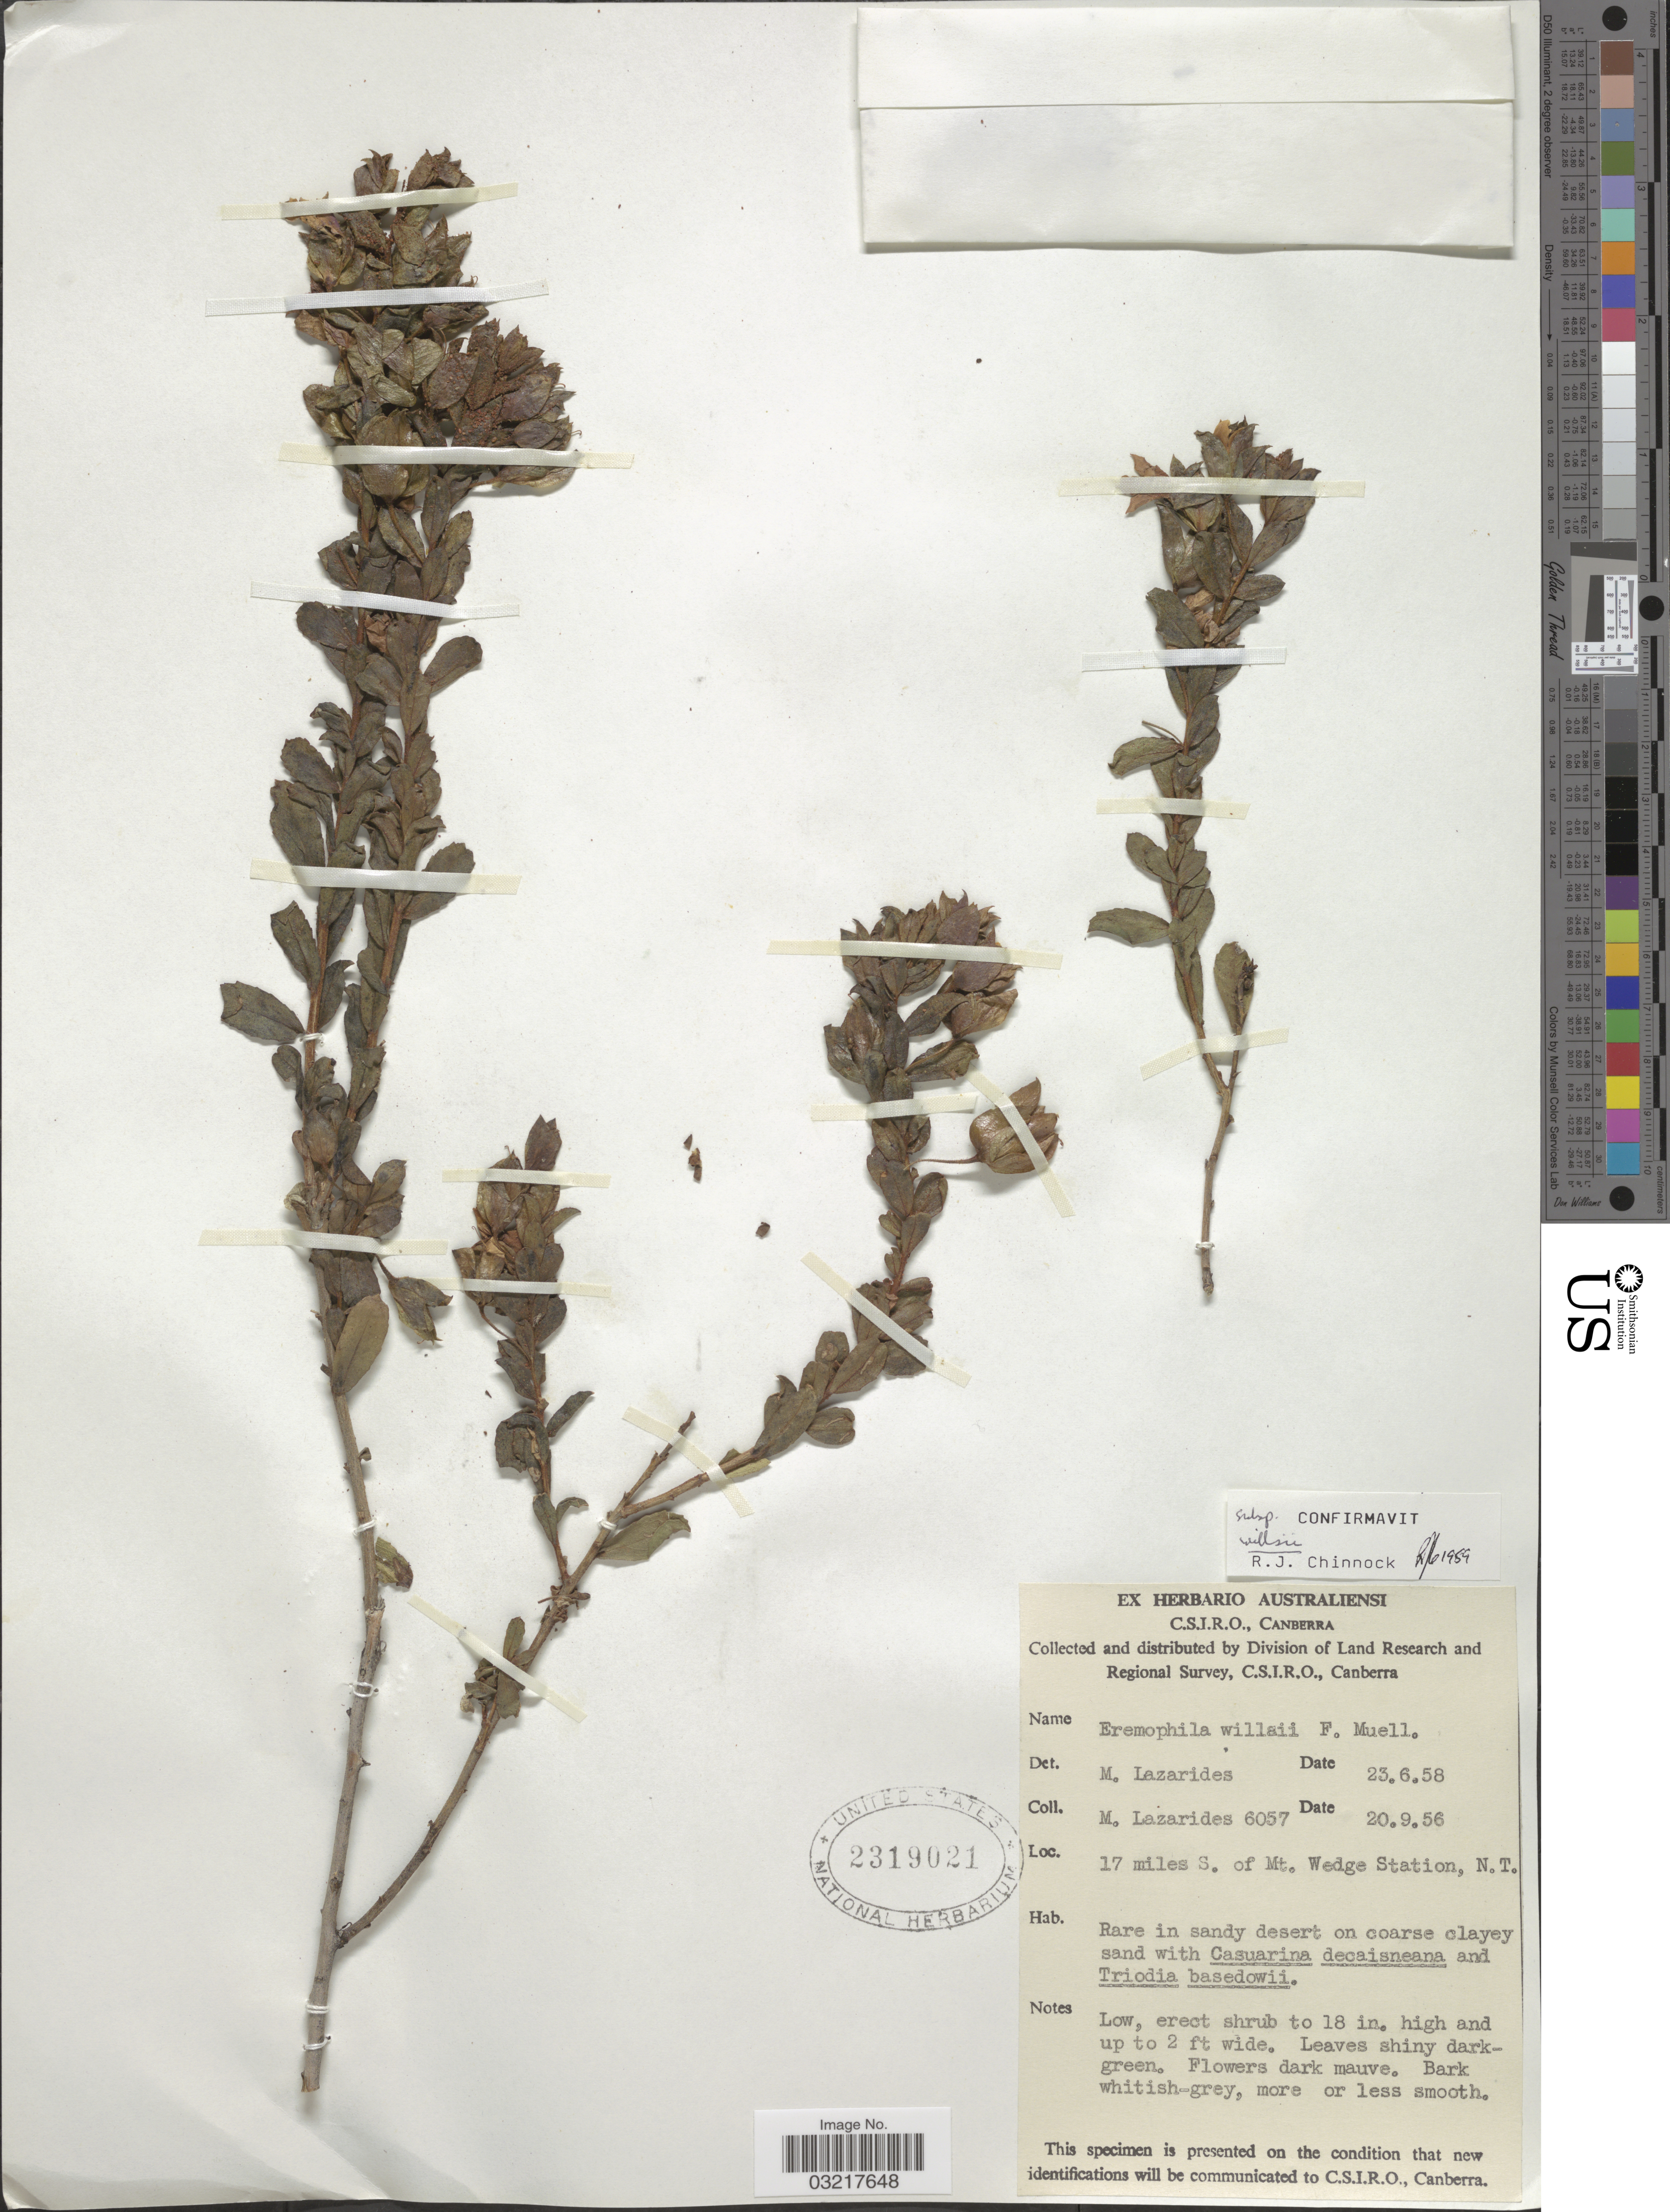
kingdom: Plantae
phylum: Tracheophyta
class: Magnoliopsida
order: Lamiales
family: Scrophulariaceae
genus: Eremophila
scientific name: Eremophila willsii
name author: F. Muell.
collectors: M. Lazarides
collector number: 6057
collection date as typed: Transcribed d/m/y: 20/9/56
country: Australia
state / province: Northern Territory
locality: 17 miles S. of Mt. Wedge Station, N.T.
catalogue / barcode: US 2319021